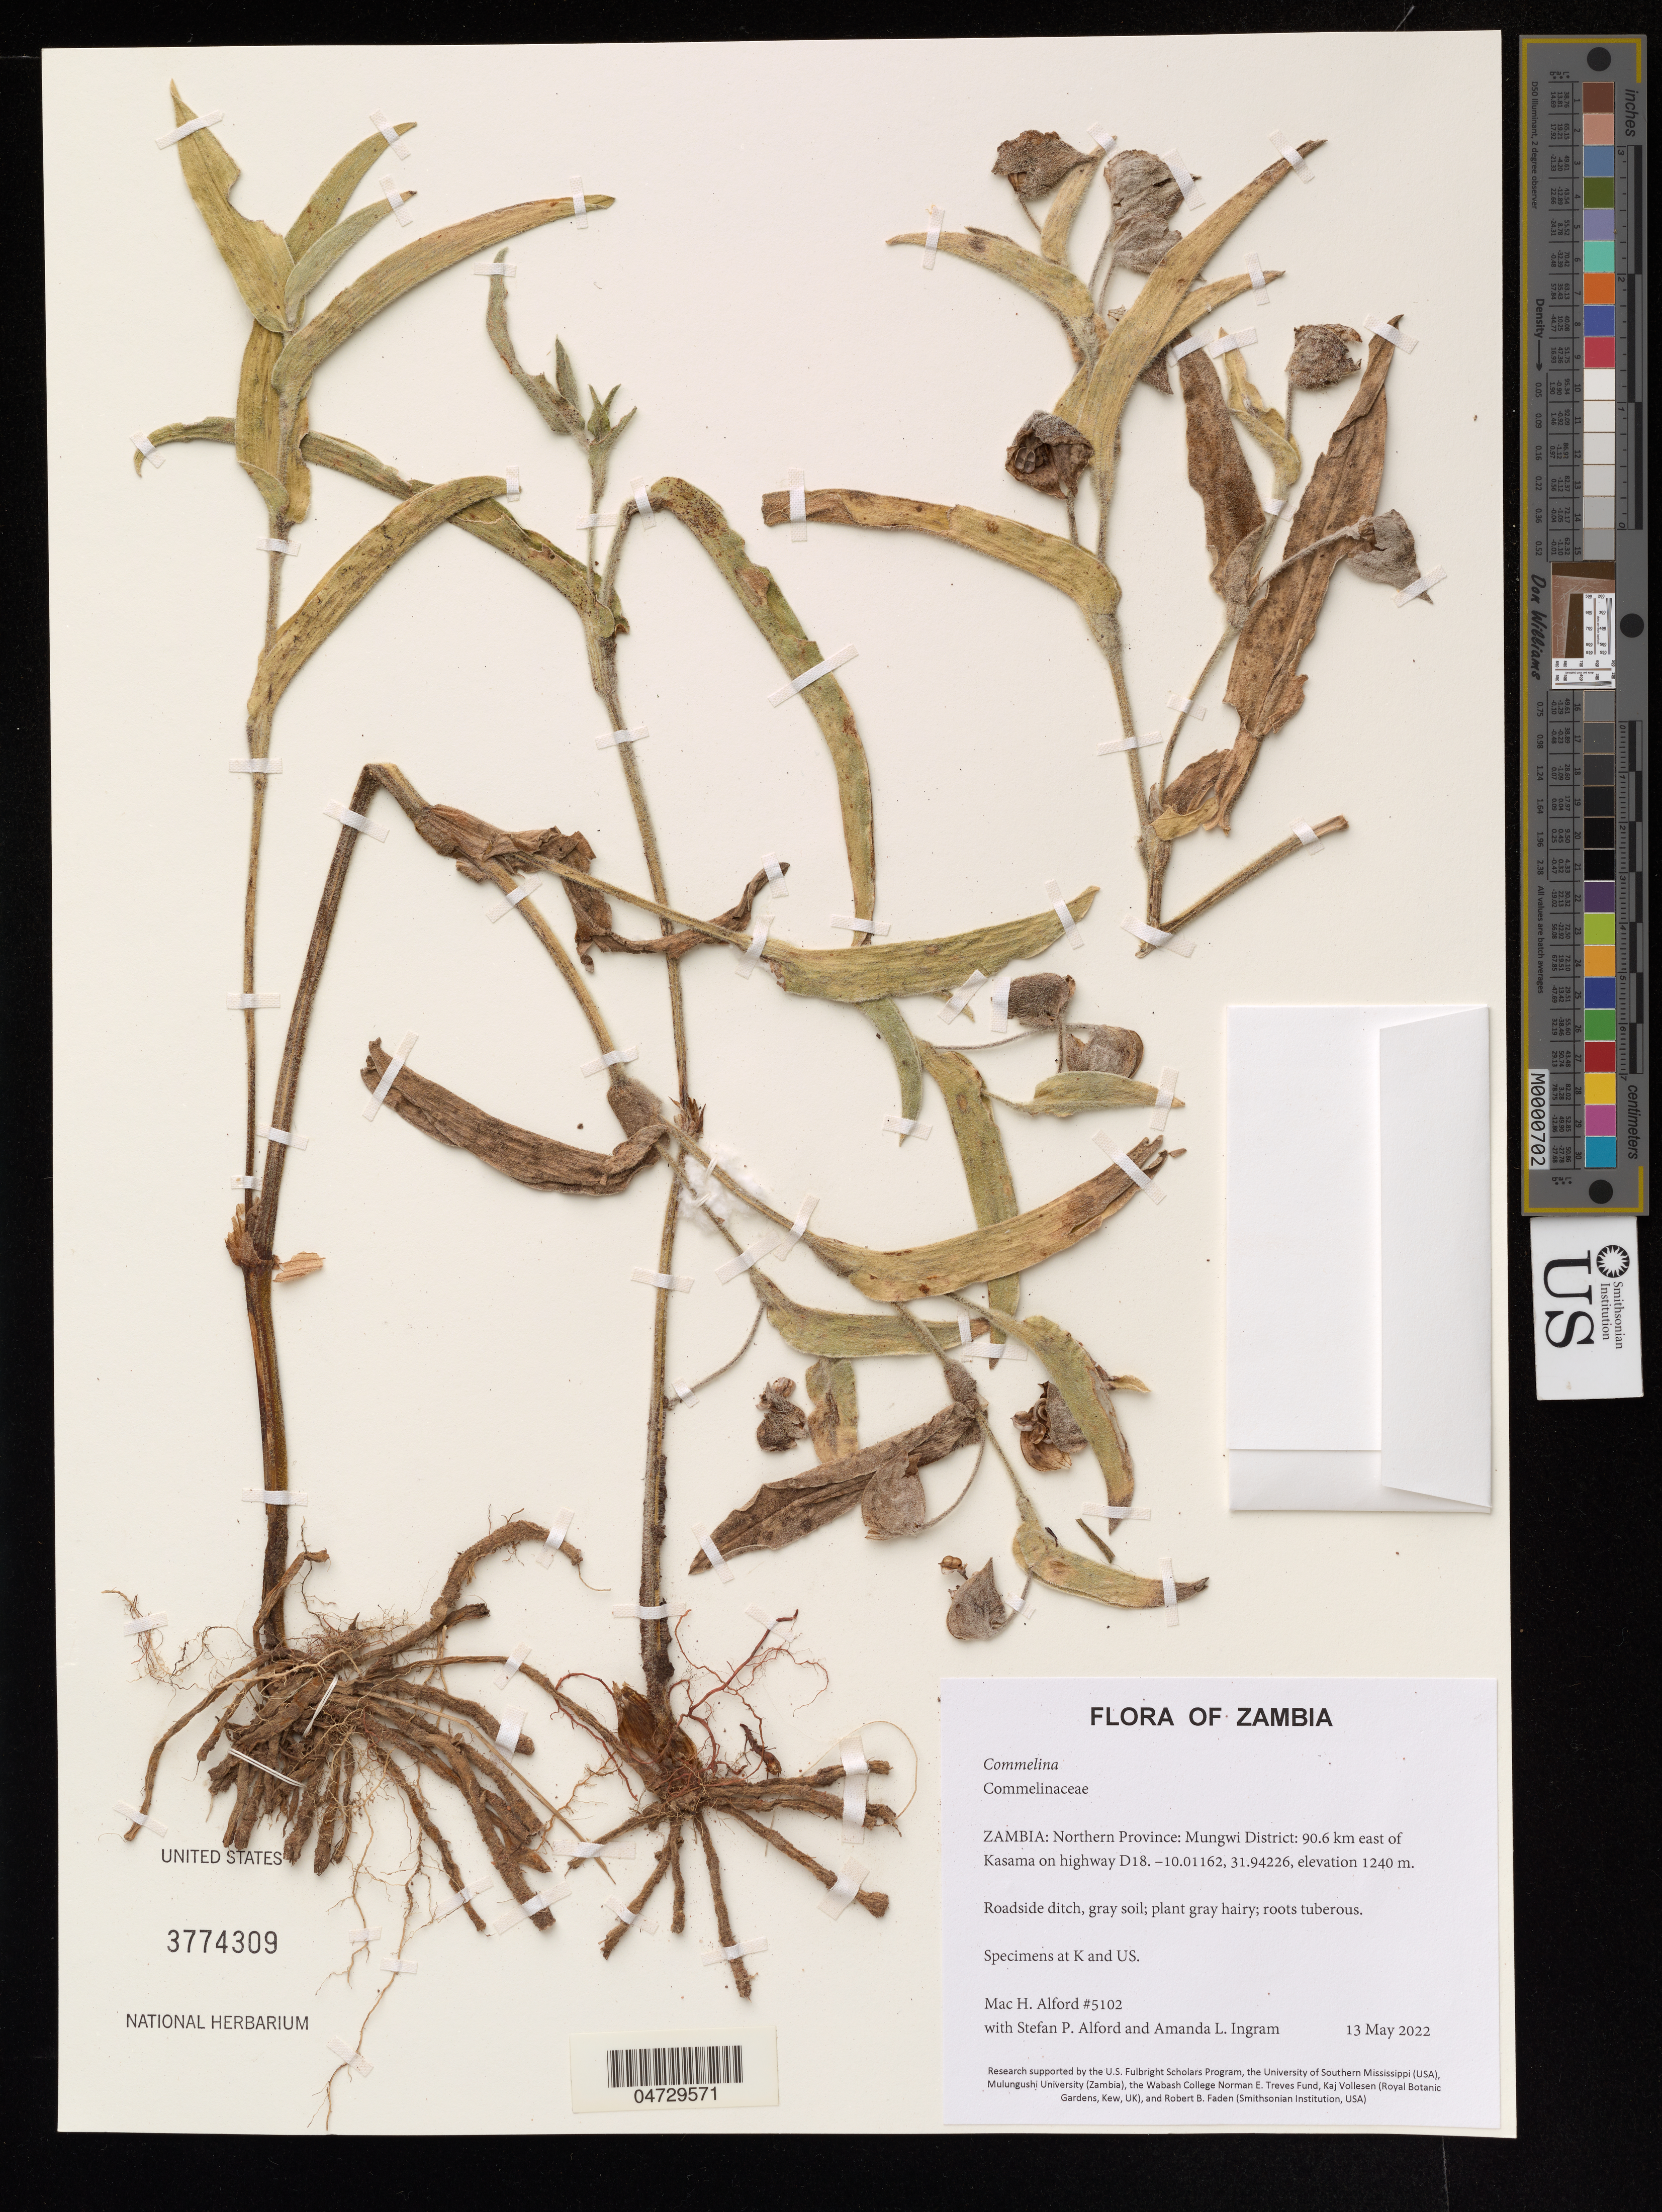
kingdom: Plantae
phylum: Tracheophyta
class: Liliopsida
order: Commelinales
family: Commelinaceae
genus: Commelina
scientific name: Commelina sp.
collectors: M. H. Alford, S. Alford & A. Ingram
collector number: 5102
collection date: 2022-05-13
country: Zambia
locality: Zambia. Northern Province: Mungwi District: 90.6 km east of Kasama on highway D18.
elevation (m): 1240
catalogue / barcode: US 3774309